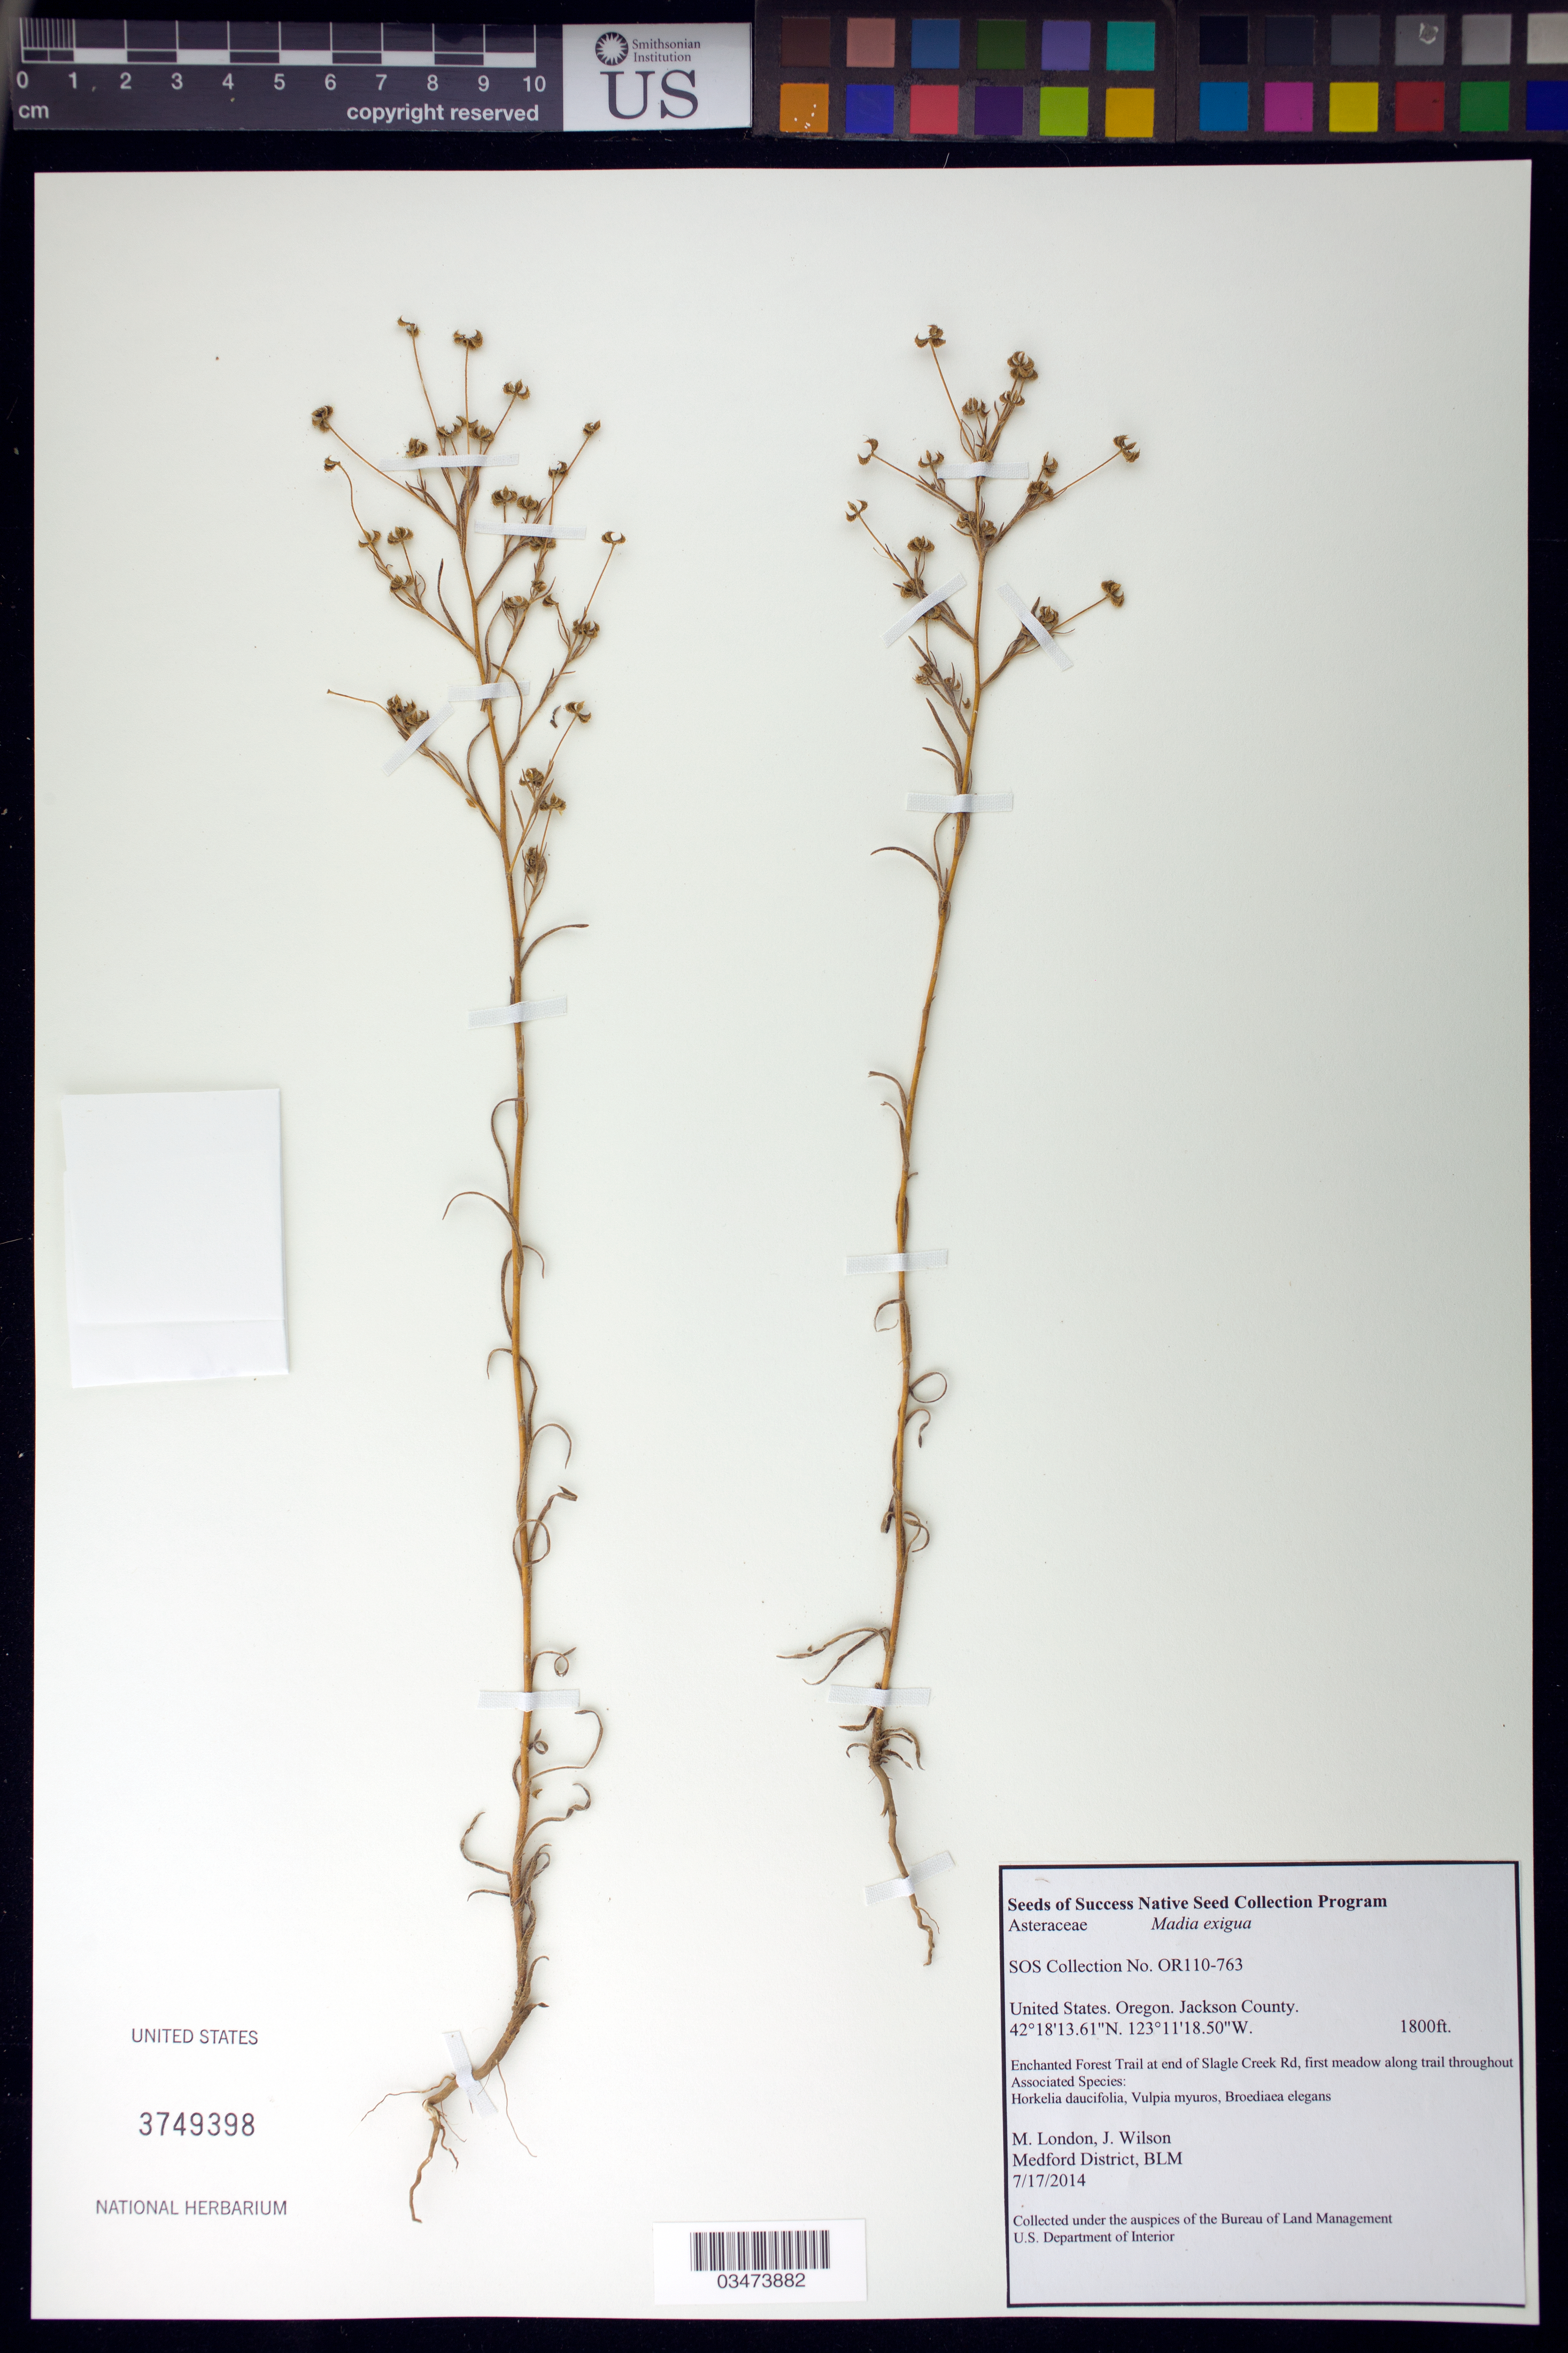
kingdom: Plantae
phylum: Tracheophyta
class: Magnoliopsida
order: Asterales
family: Asteraceae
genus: Madia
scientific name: Madia exigua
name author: (Sm.) A. Gray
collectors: M. London & J. Wilson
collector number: OR110-763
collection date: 2014-07-17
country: United States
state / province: Oregon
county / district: Jackson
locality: Enchanted Forest Trail at end of Slagle Creek Rd.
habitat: Associated species: Horkelia daucifolia, Vupia myuros, Broediaea elegans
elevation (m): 549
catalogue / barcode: US 3749398